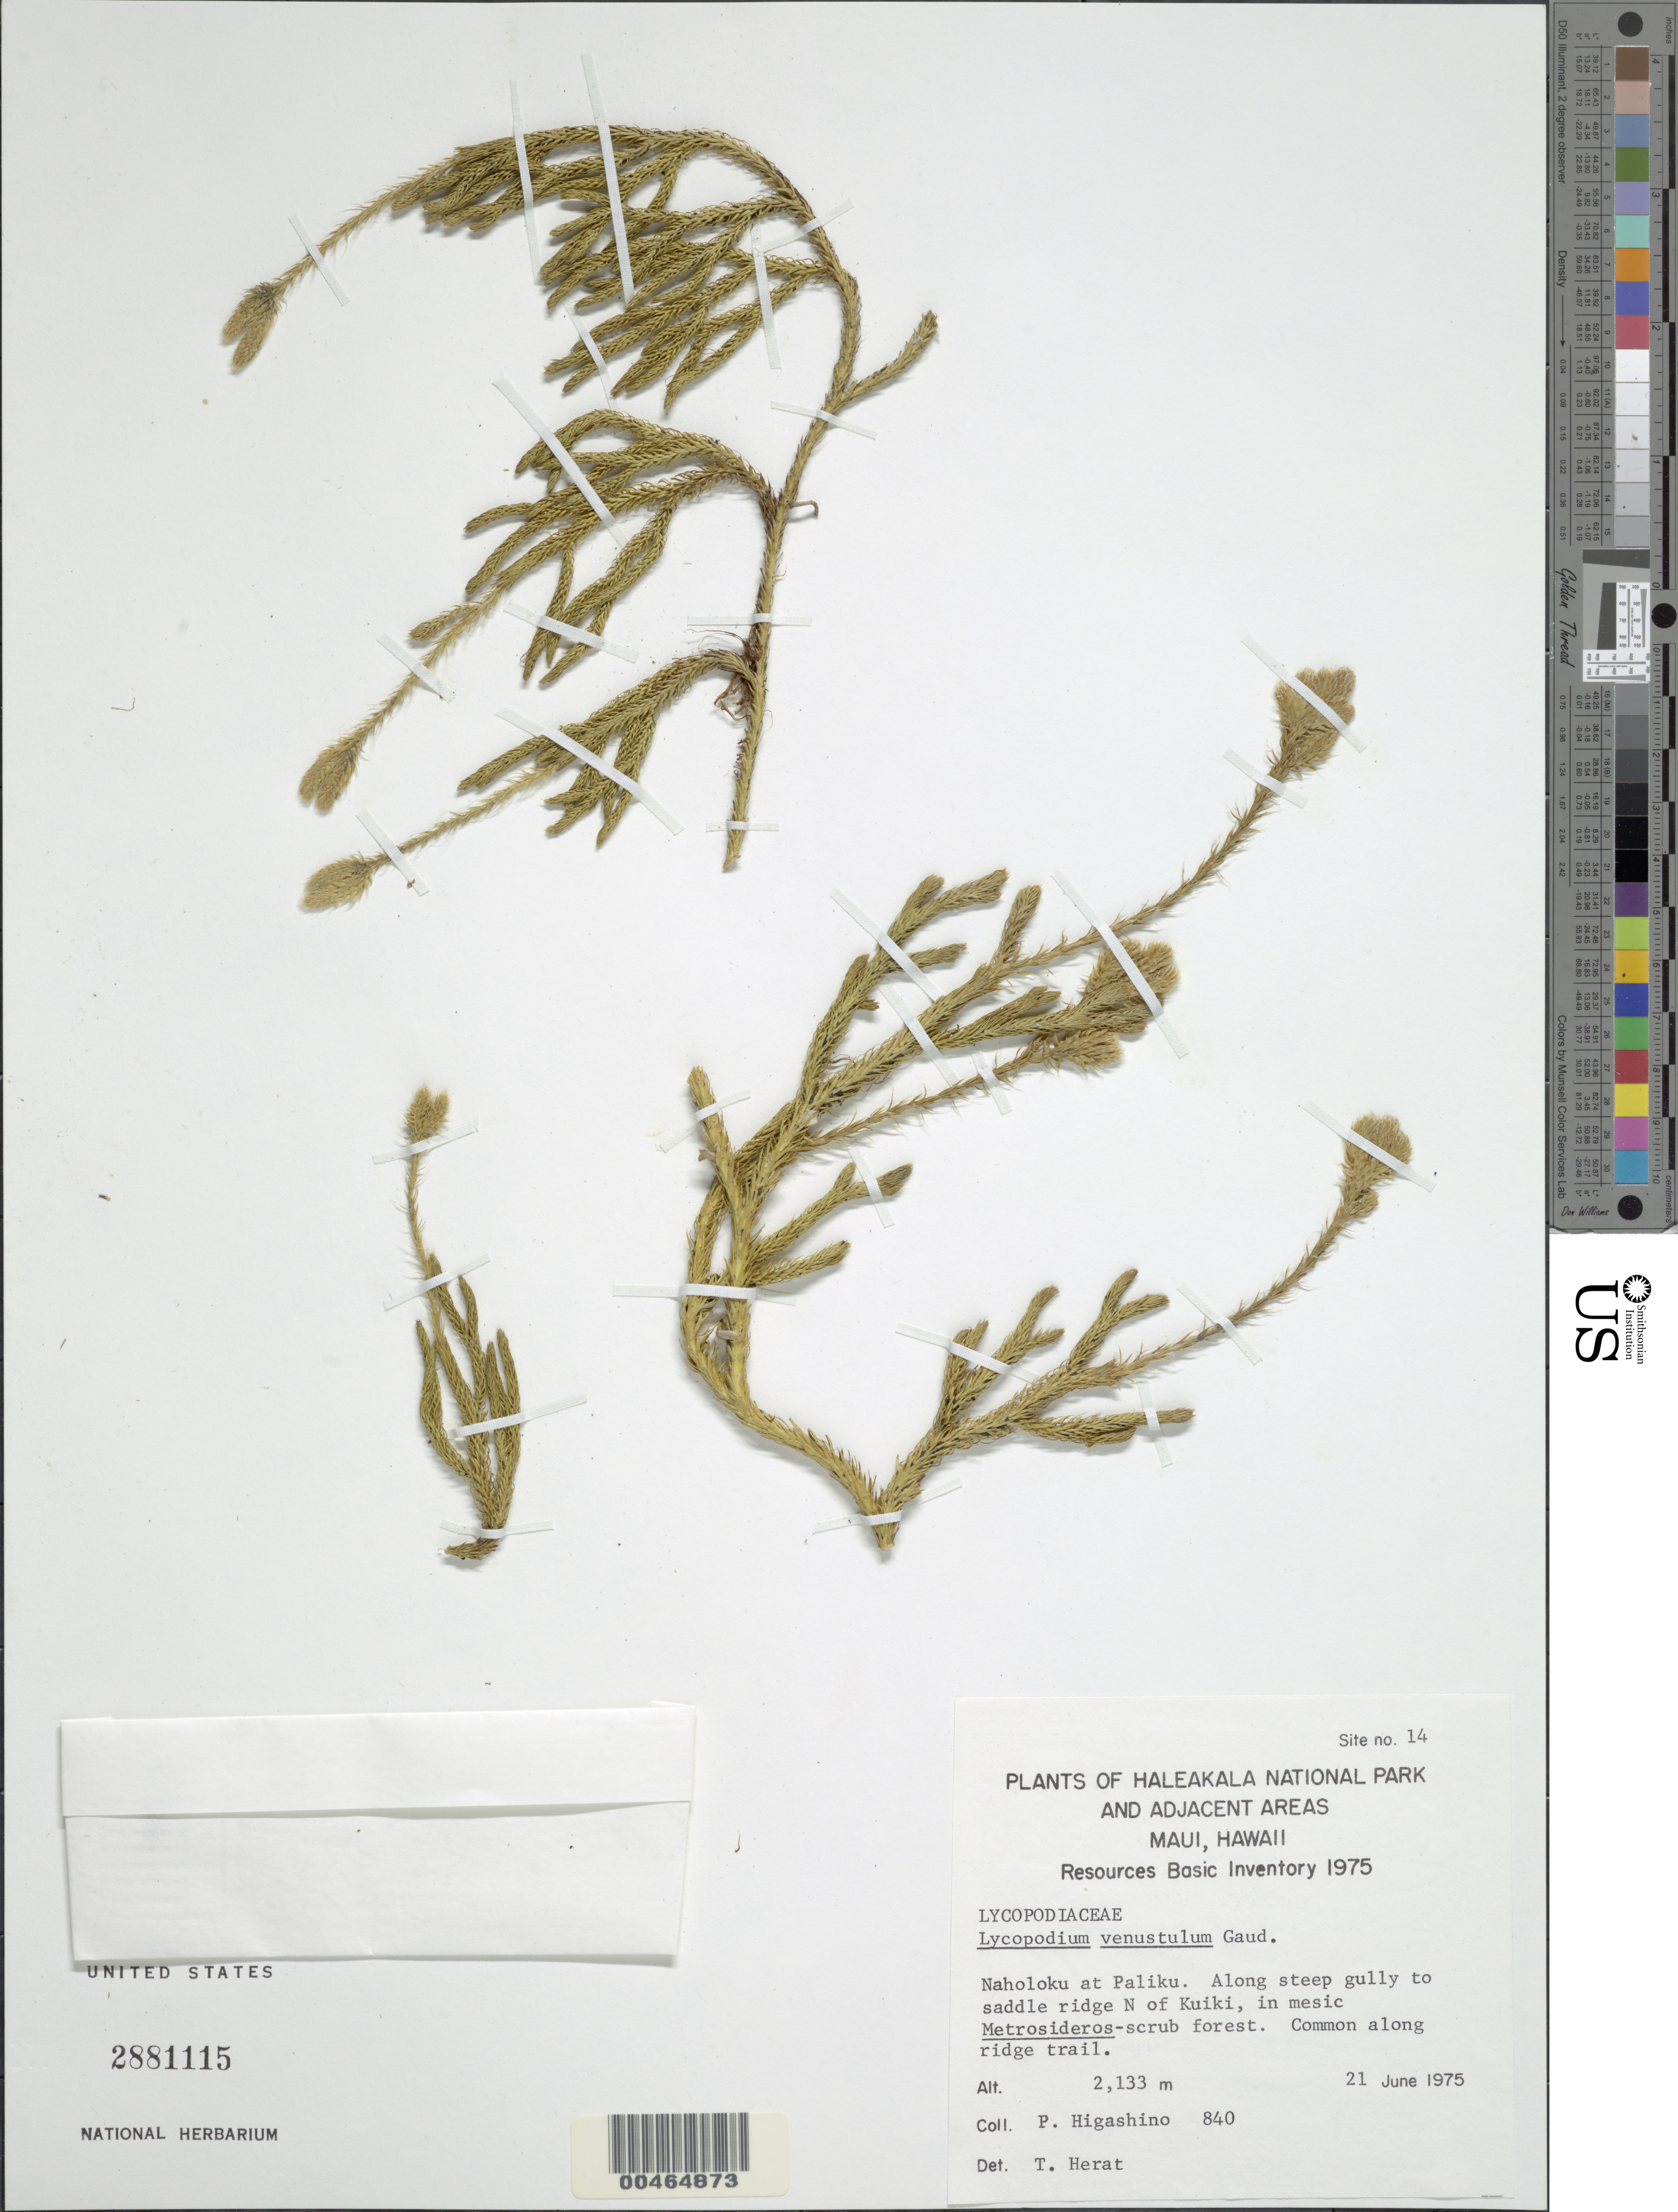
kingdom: Plantae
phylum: Tracheophyta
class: Lycopodiopsida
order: Lycopodiales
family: Lycopodiaceae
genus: Lycopodium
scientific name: Lycopodium venustulum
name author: Gaudich.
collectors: P. Higashino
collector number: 840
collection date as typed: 21 Jun 1975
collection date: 1975-06-21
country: United States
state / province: Hawaii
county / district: Maui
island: Maui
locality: Noholoku at Paliku, along steep gully to saddle ridge N of Kuiki, Maui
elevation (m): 2133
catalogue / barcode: US 2881115